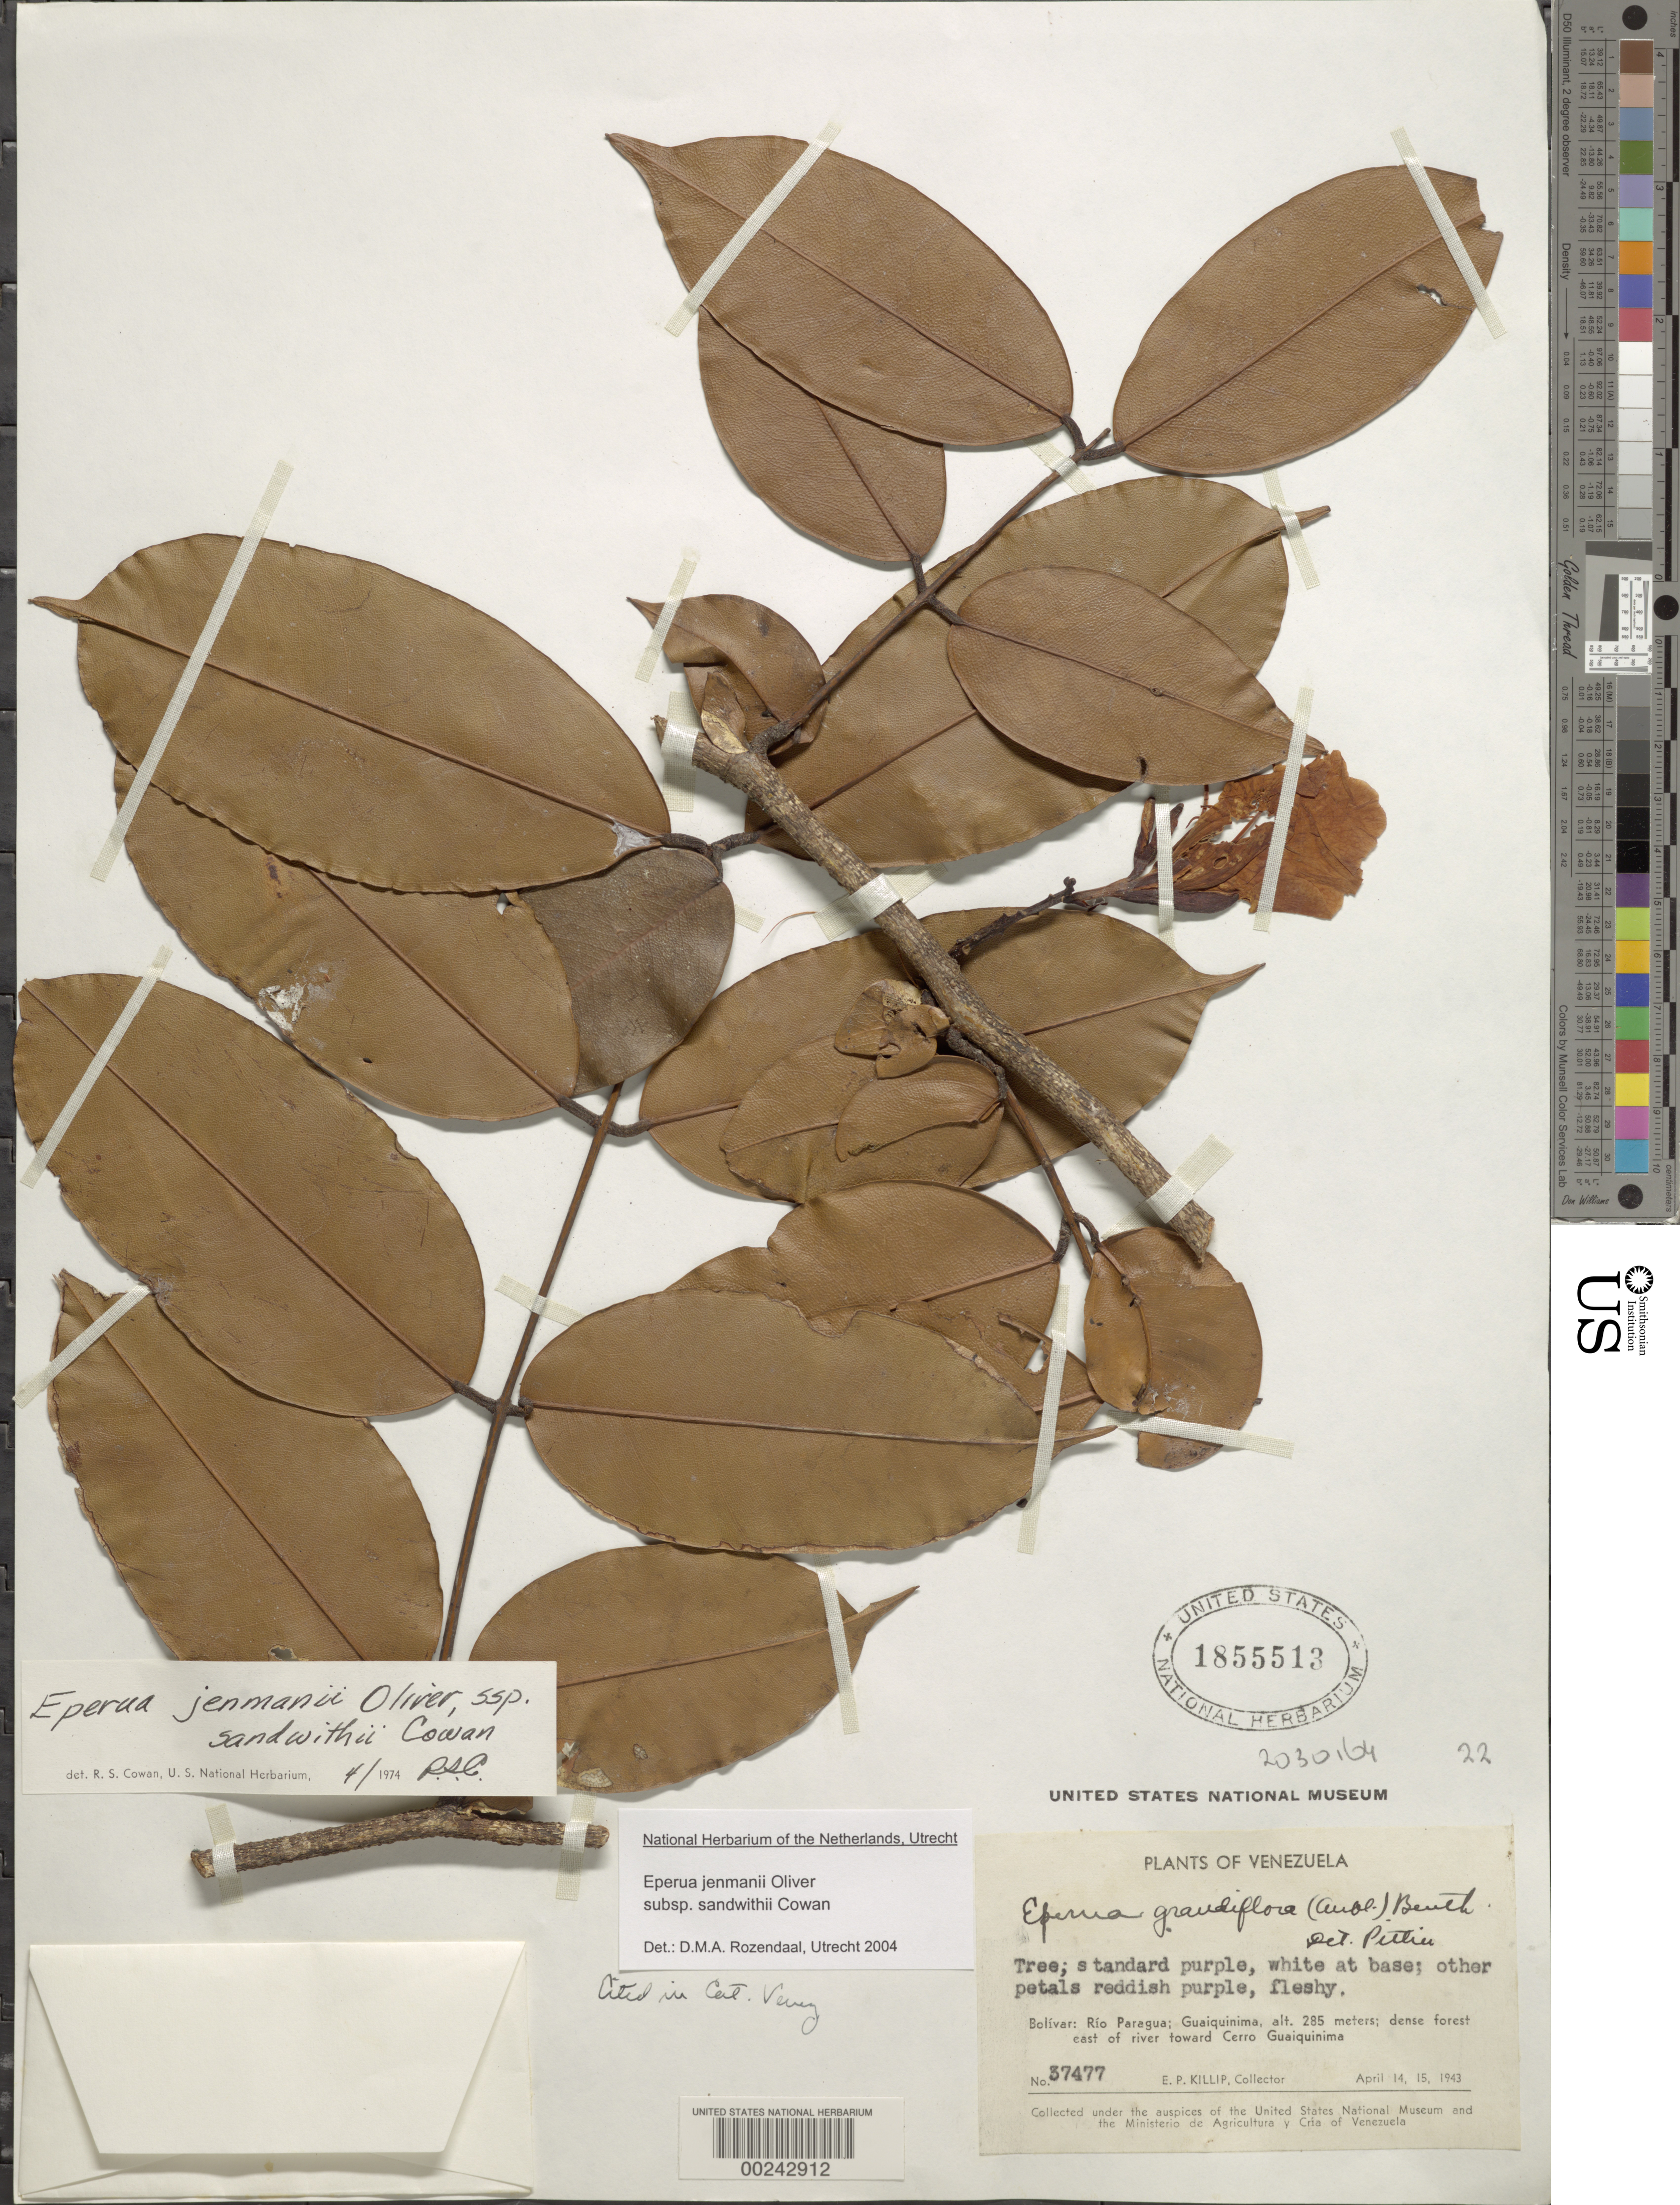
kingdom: Plantae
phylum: Tracheophyta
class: Magnoliopsida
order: Fabales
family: Fabaceae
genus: Eperua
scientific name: Eperua jenmanii subsp. sandwithii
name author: R.S. Cowan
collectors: E. P. Killip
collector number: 37477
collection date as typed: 14 Apr 1943 and 15 Apr 1943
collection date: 1943-04-14,1943-04-15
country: Venezuela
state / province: Bolivar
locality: Rio paragua; guaiquinima; forest e of river toward cerro guaiquinima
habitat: Dense forest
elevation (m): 500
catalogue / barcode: US 1855513